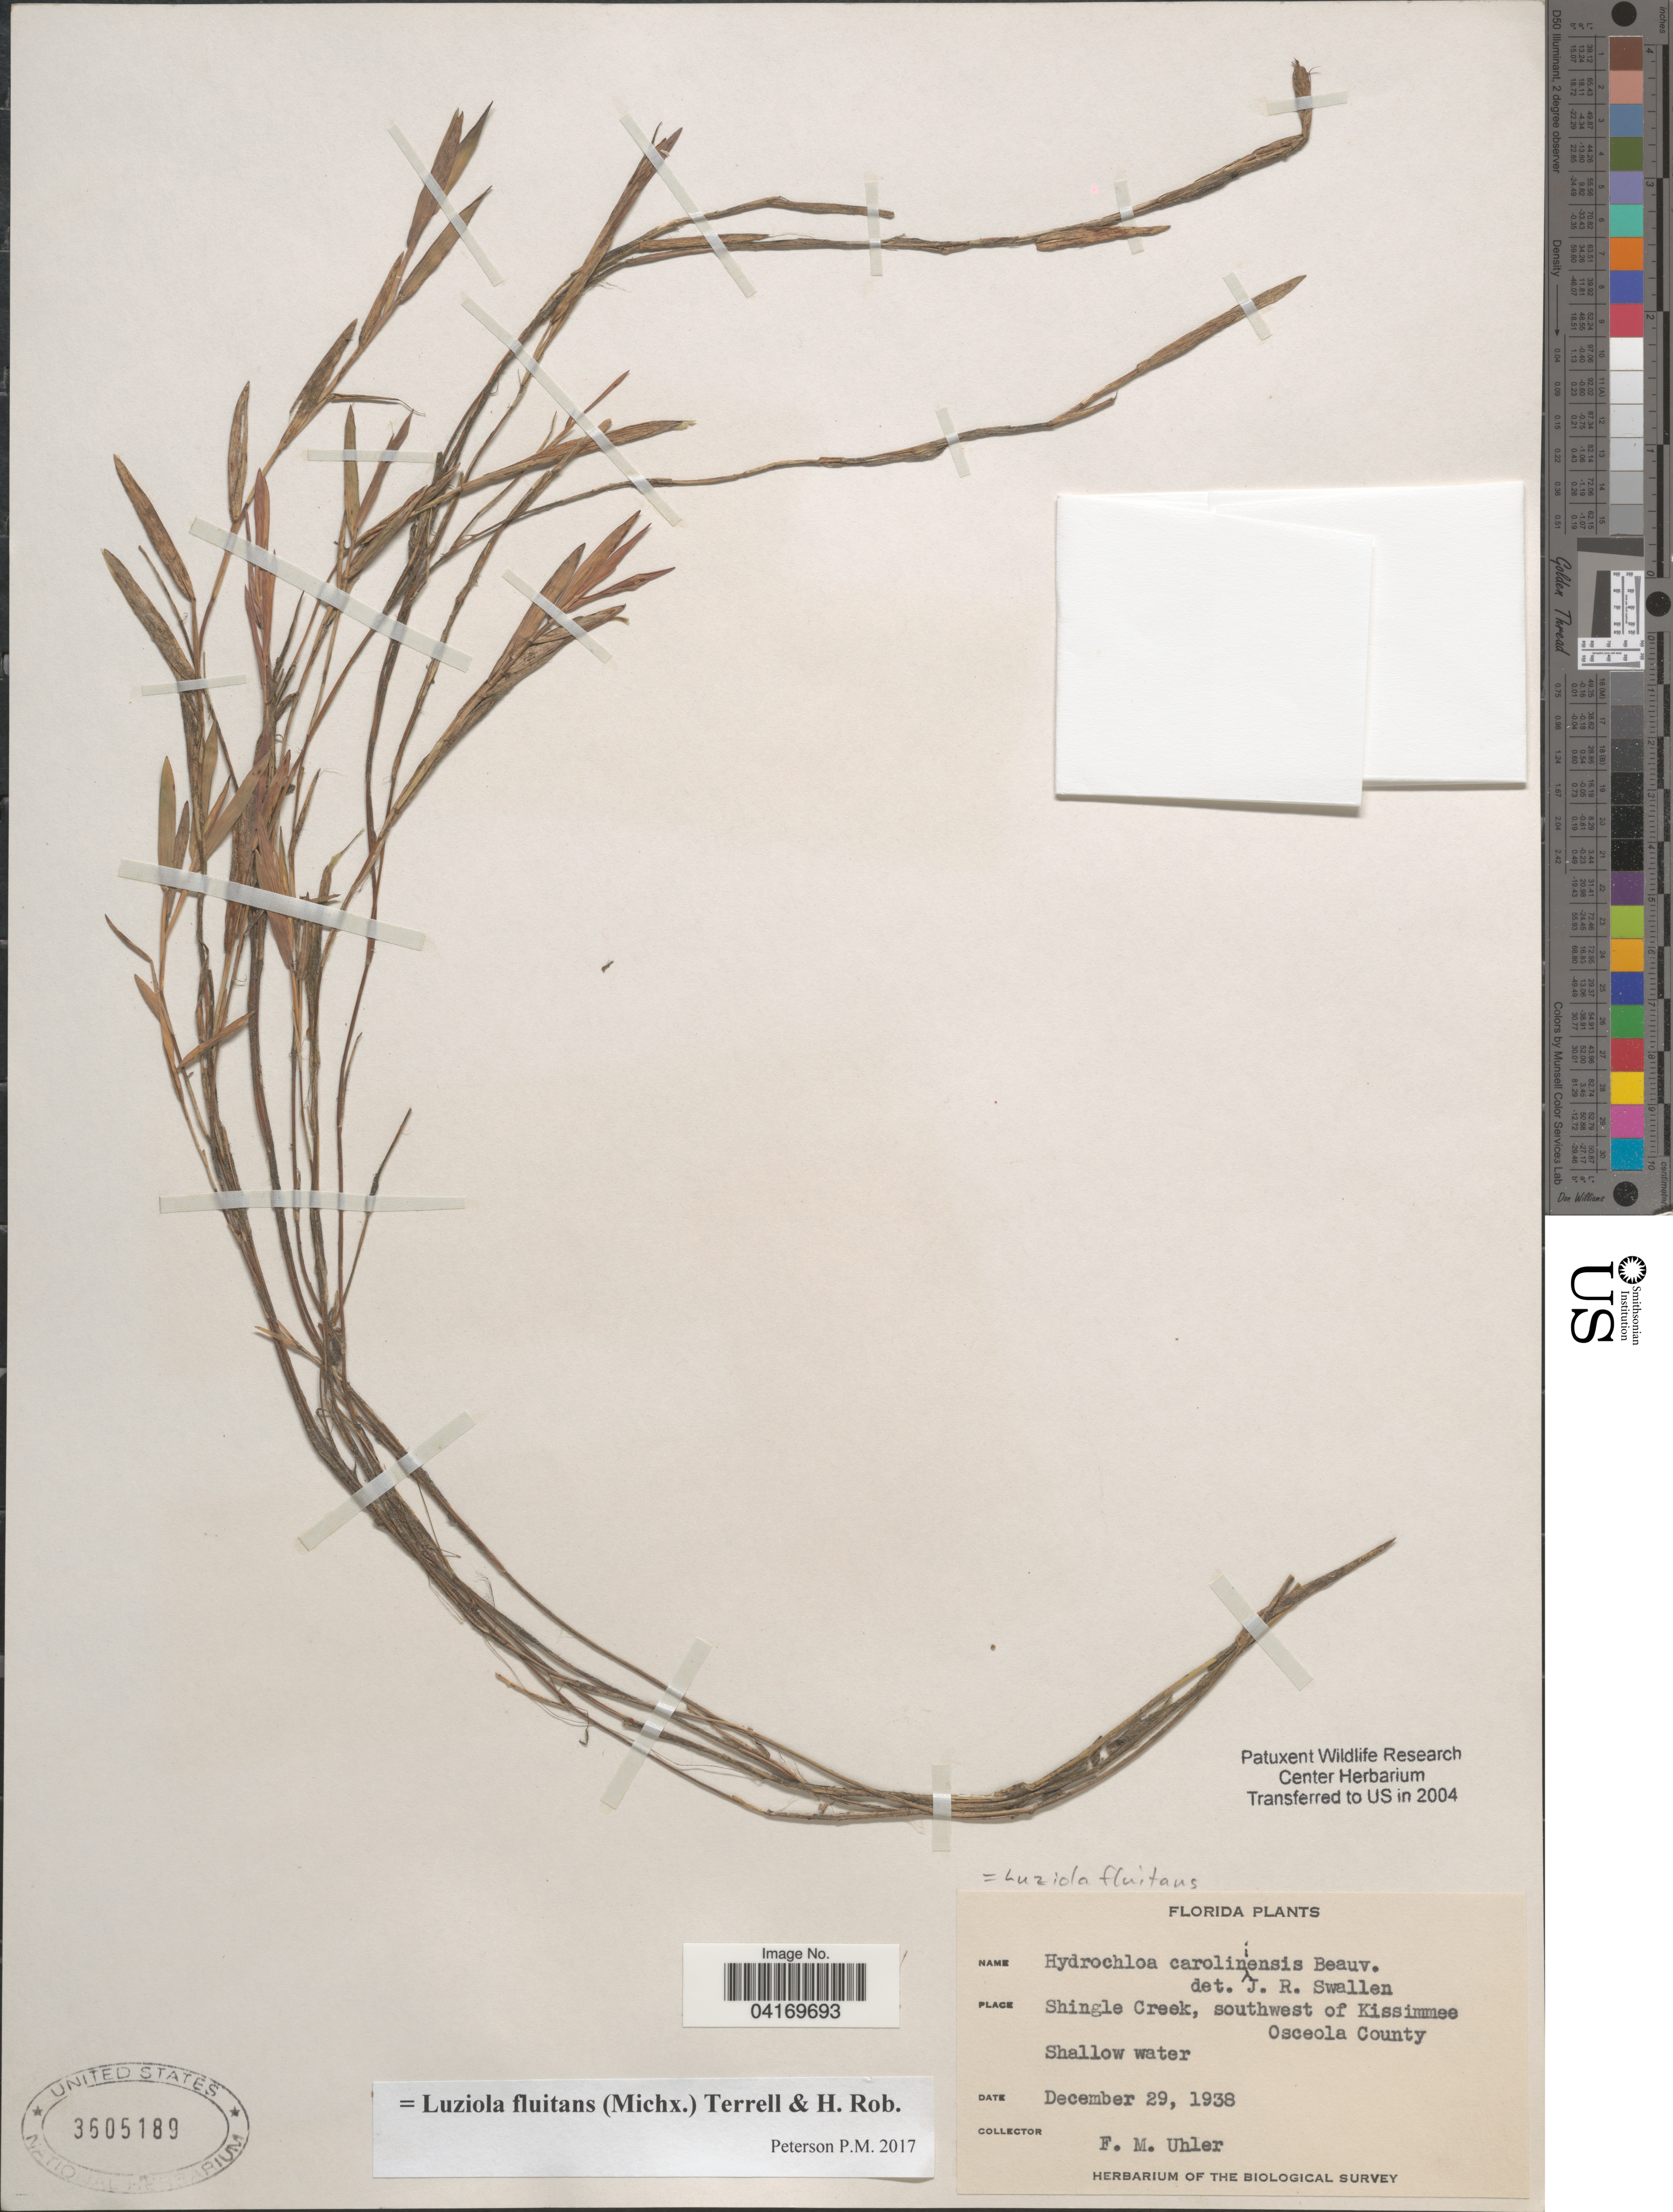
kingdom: Plantae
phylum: Tracheophyta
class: Liliopsida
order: Poales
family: Poaceae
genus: Luziola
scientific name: Luziola fluitans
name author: (Michx.) Terrell & H. Rob.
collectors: F. M. Uhler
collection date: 1938-12-29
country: United States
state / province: Florida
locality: Shingle Creek, southwest of Kissimmee Osceola County.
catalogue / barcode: US 3605189